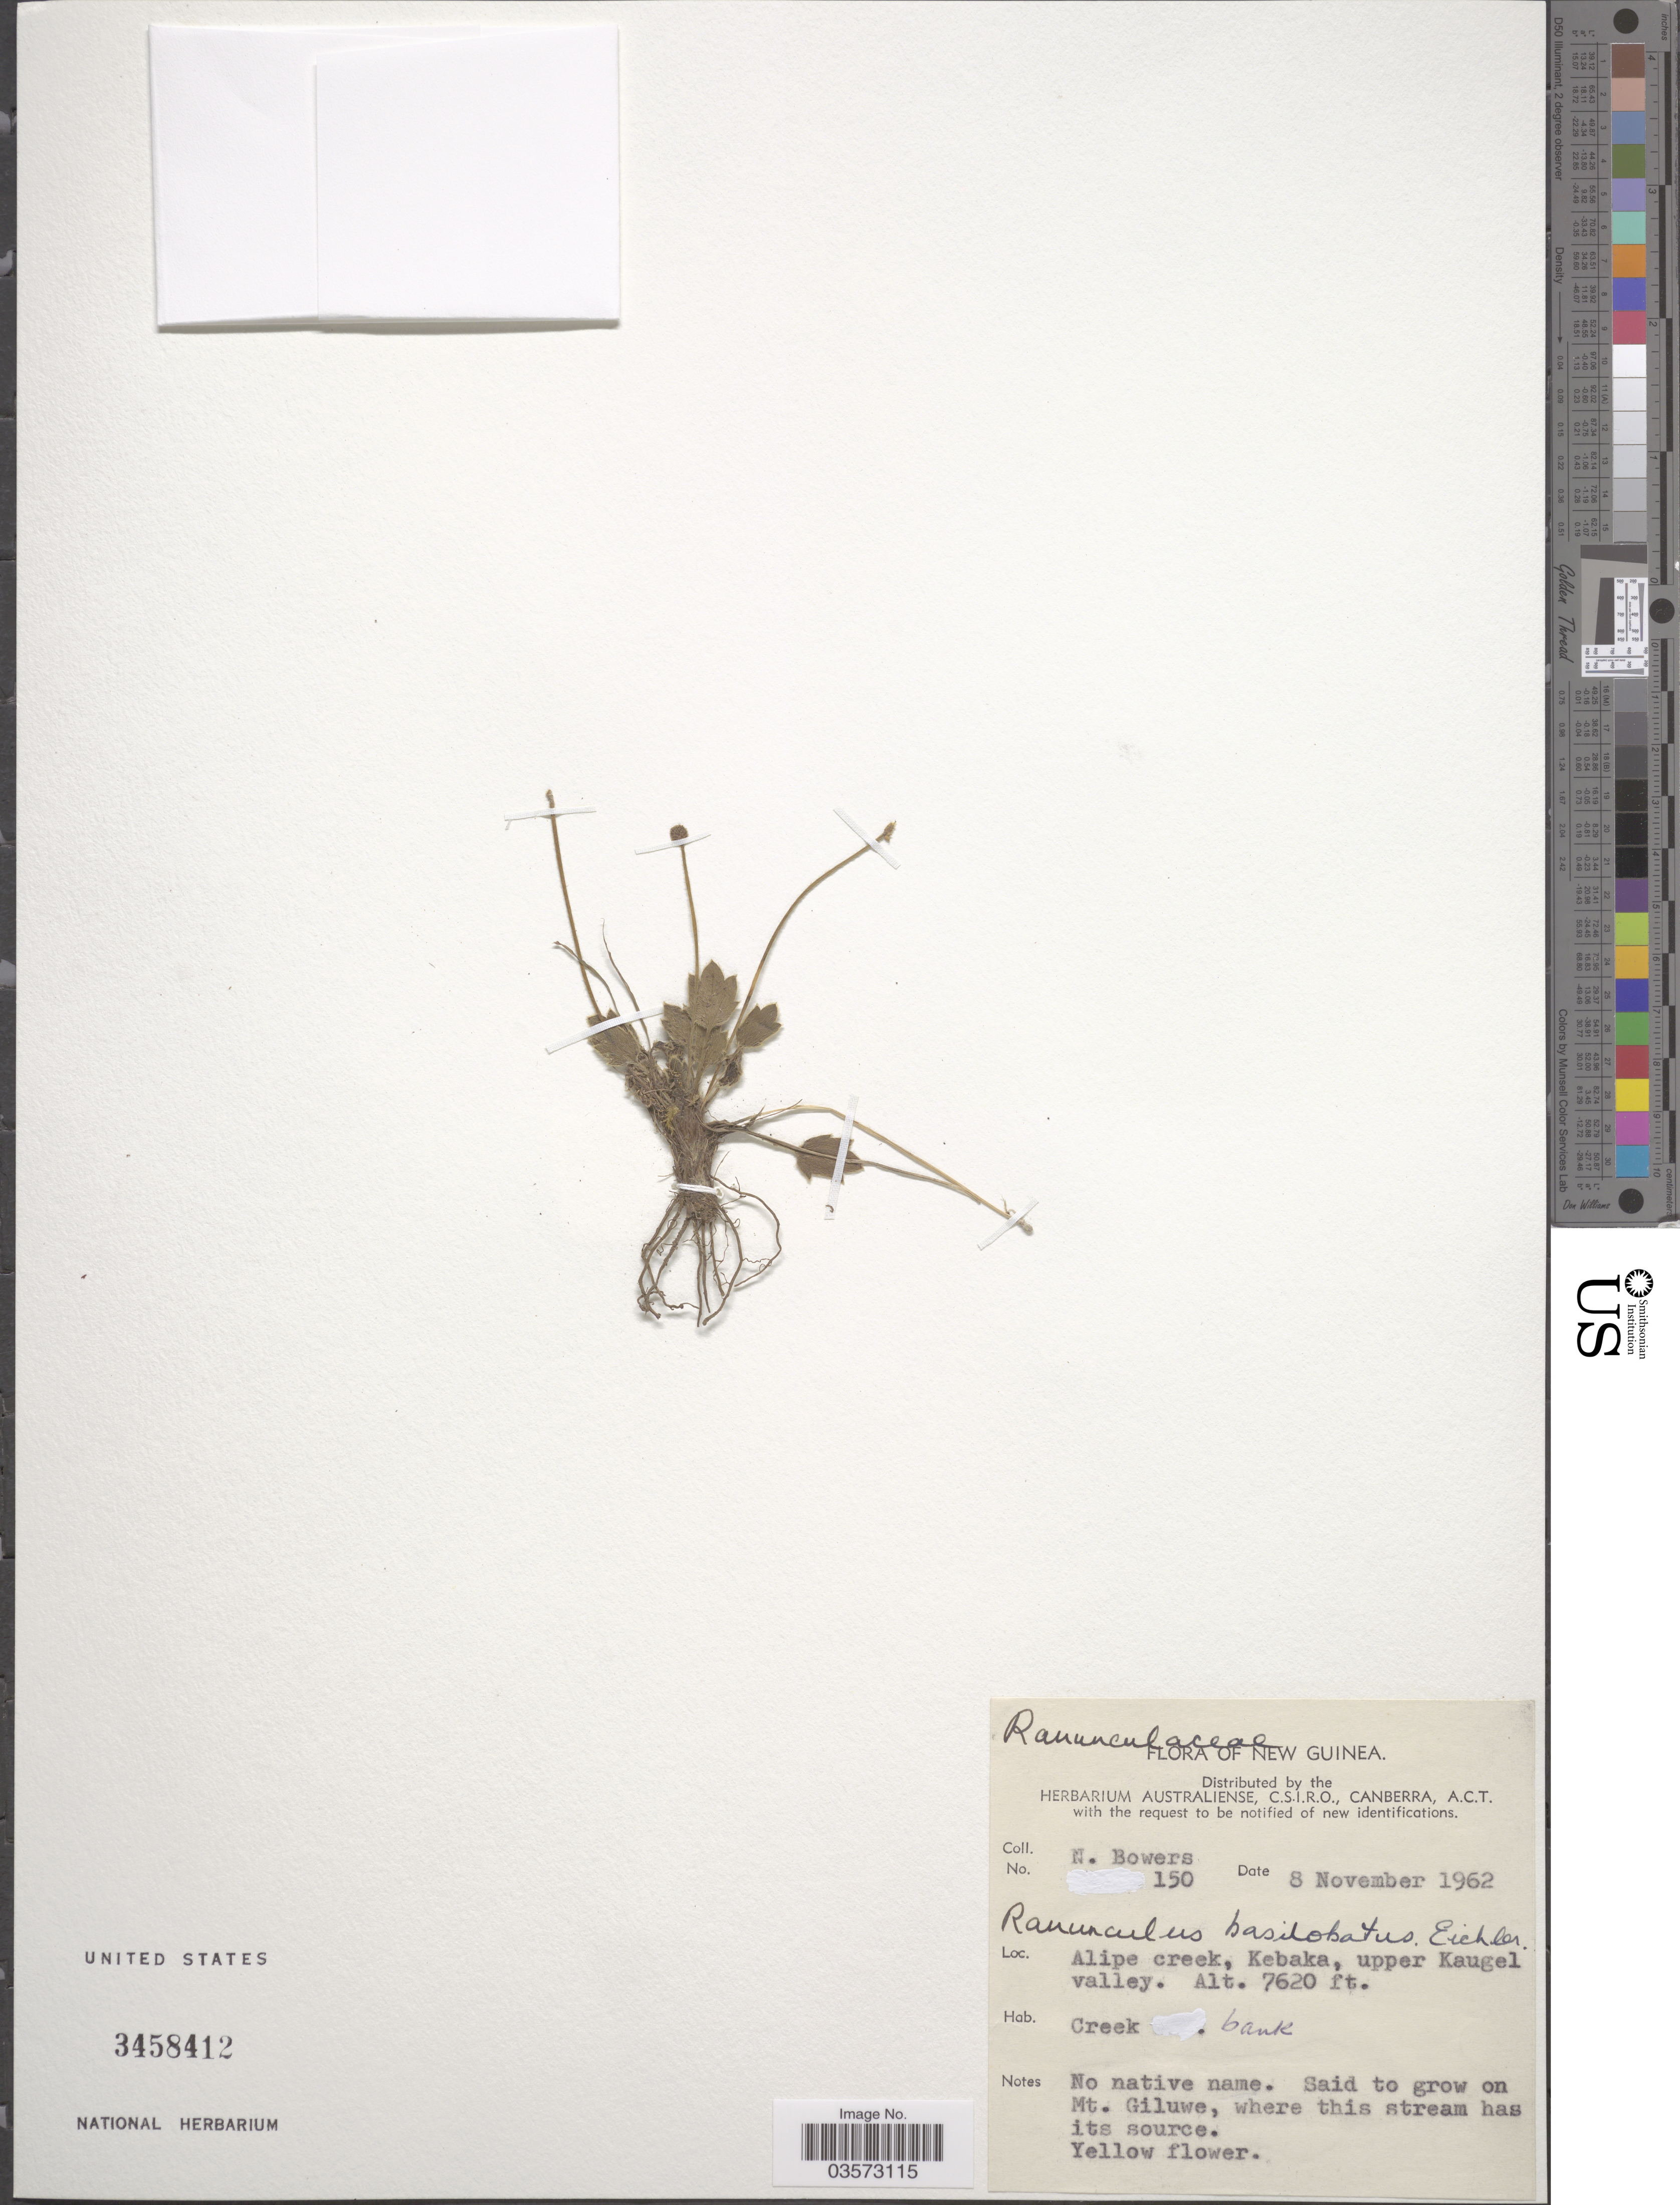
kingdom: Plantae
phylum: Tracheophyta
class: Magnoliopsida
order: Ranunculales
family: Ranunculaceae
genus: Ranunculus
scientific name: Ranunculus basilobatus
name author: H. Eichler ex P. Royen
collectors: N. Bowers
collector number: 150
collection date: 1962-11-08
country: Papua New Guinea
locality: New Guinea. Alipe creek, Kebaka, upper Kaugel valley.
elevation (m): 2323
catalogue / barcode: US 3458412